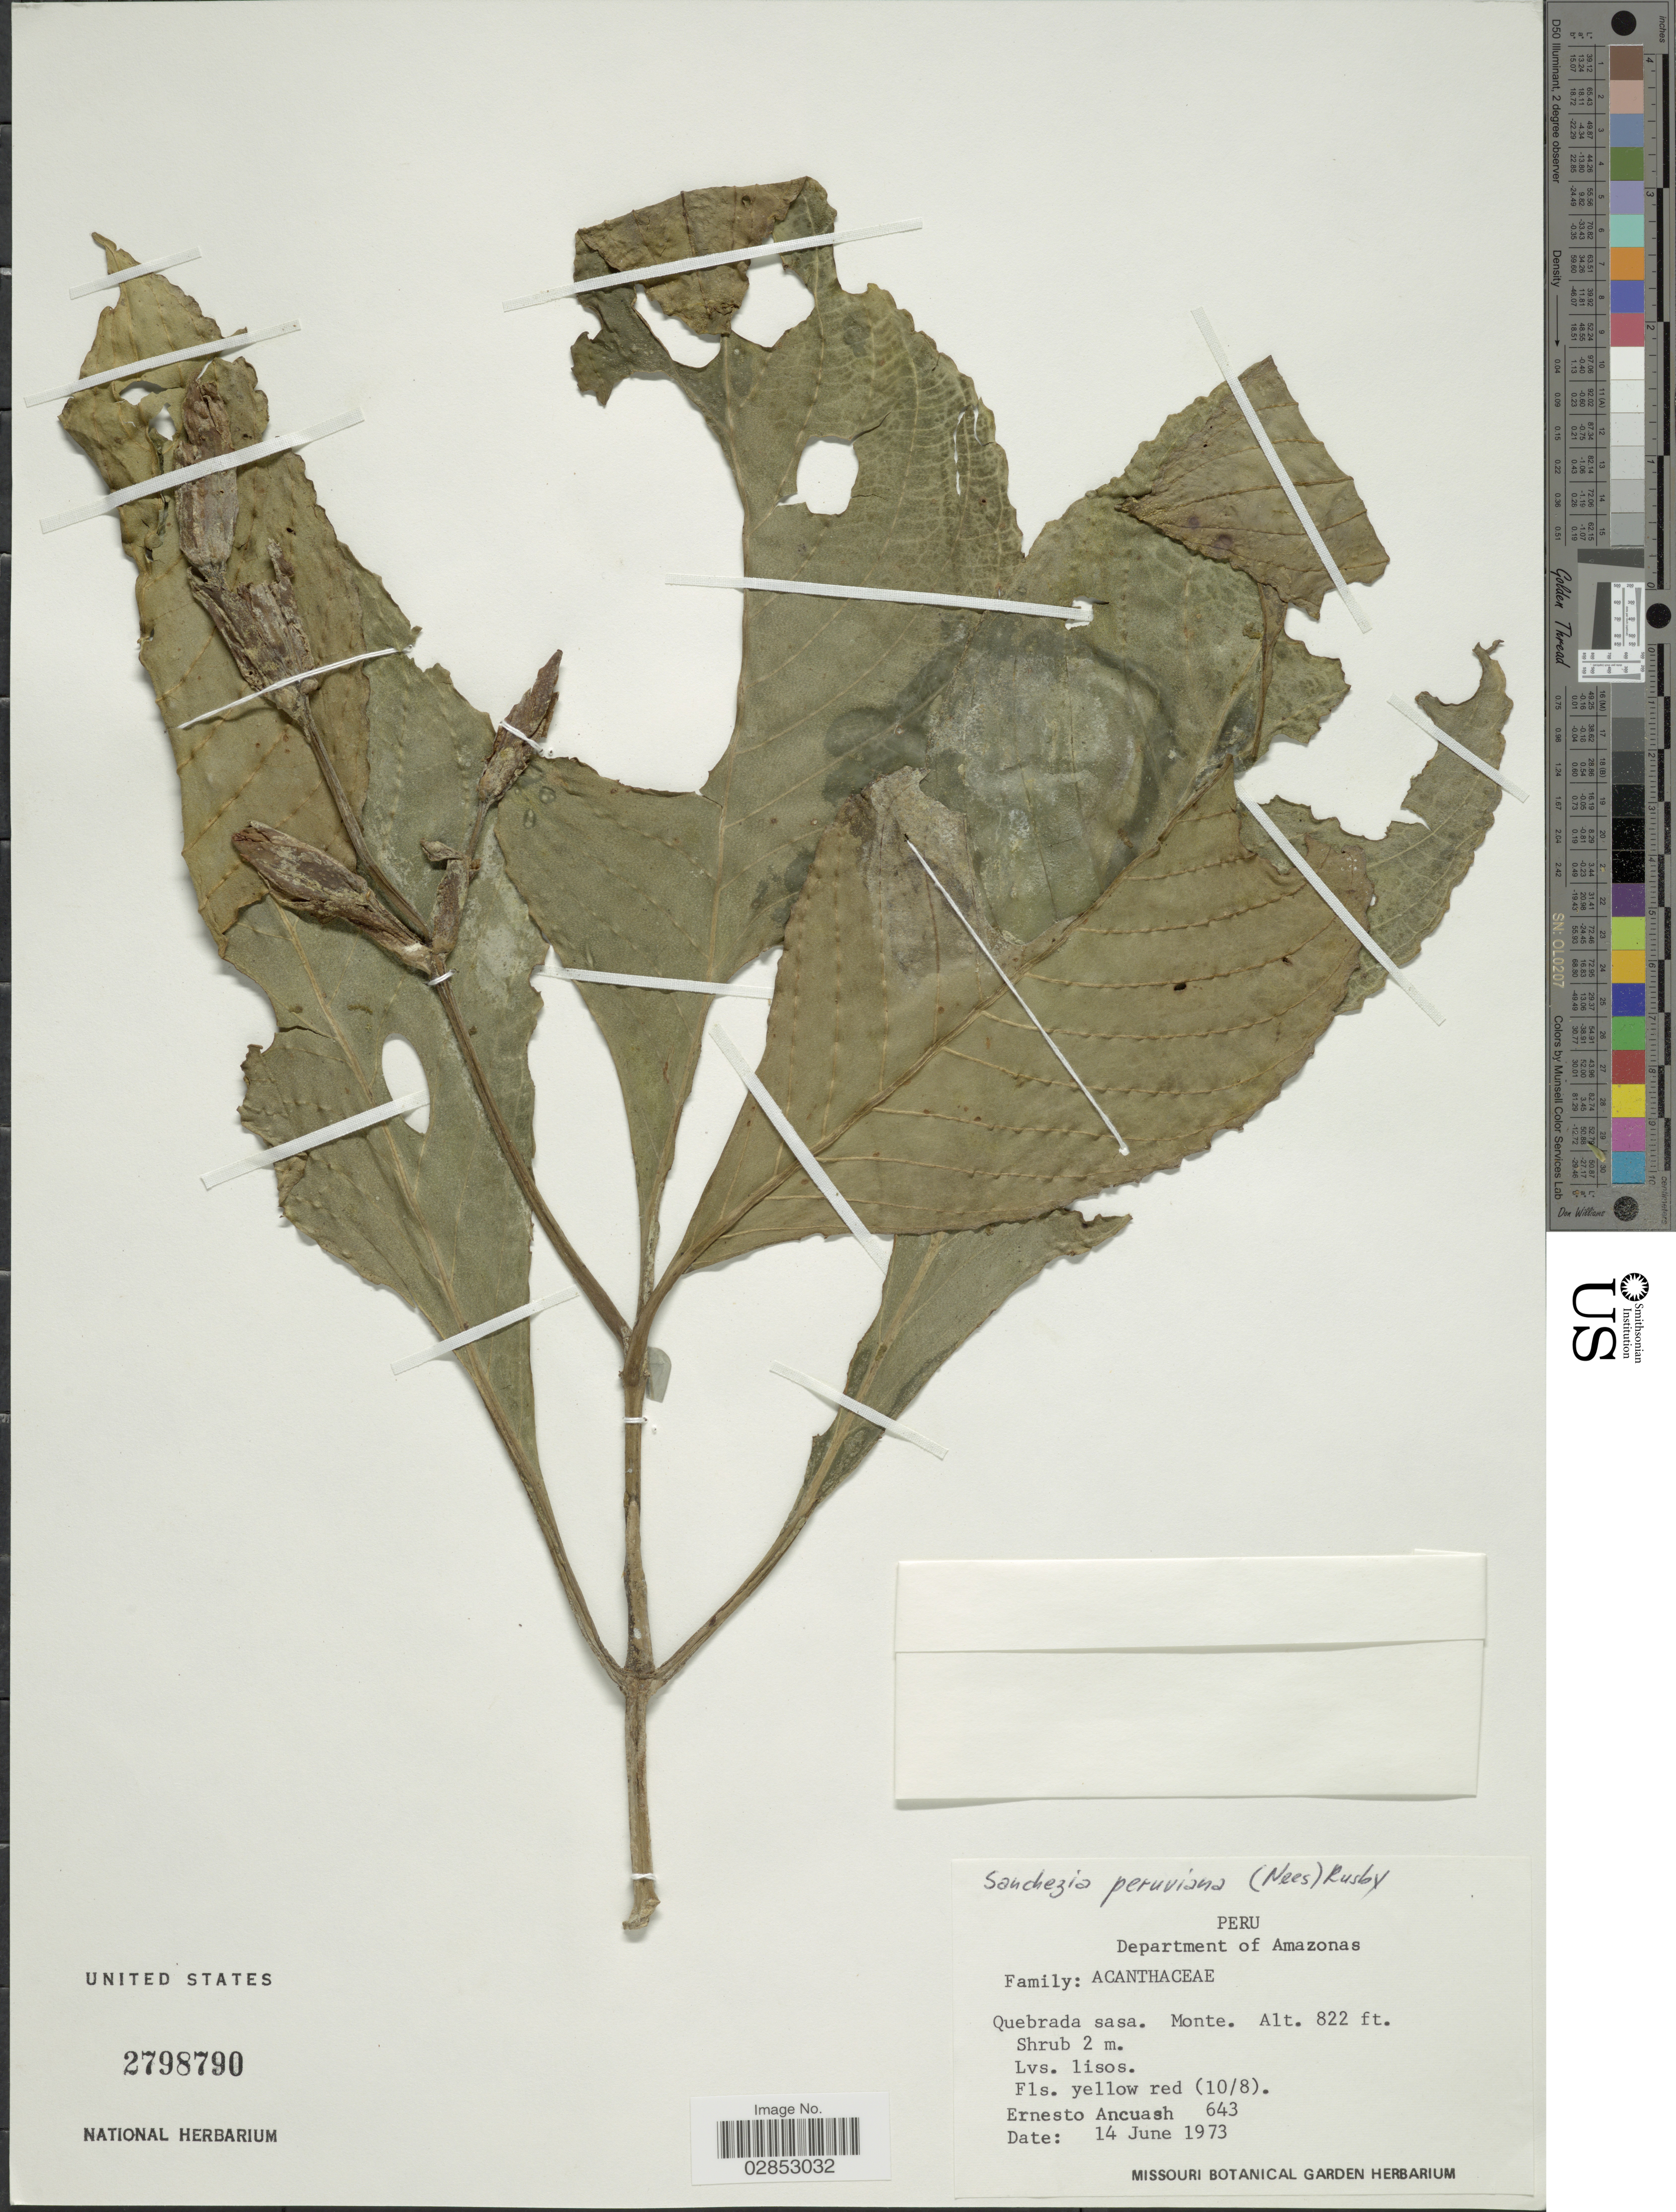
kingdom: Plantae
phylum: Tracheophyta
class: Magnoliopsida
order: Lamiales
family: Acanthaceae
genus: Sanchezia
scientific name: Sanchezia oblonga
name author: Ruiz & Pav.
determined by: Azevedo, Igor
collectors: E. Ancuash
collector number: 643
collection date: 1973-06-14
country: Peru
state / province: Amazonas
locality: Department of Amazonas, Quebrada sasa. Monte.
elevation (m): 251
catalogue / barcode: US 2798790